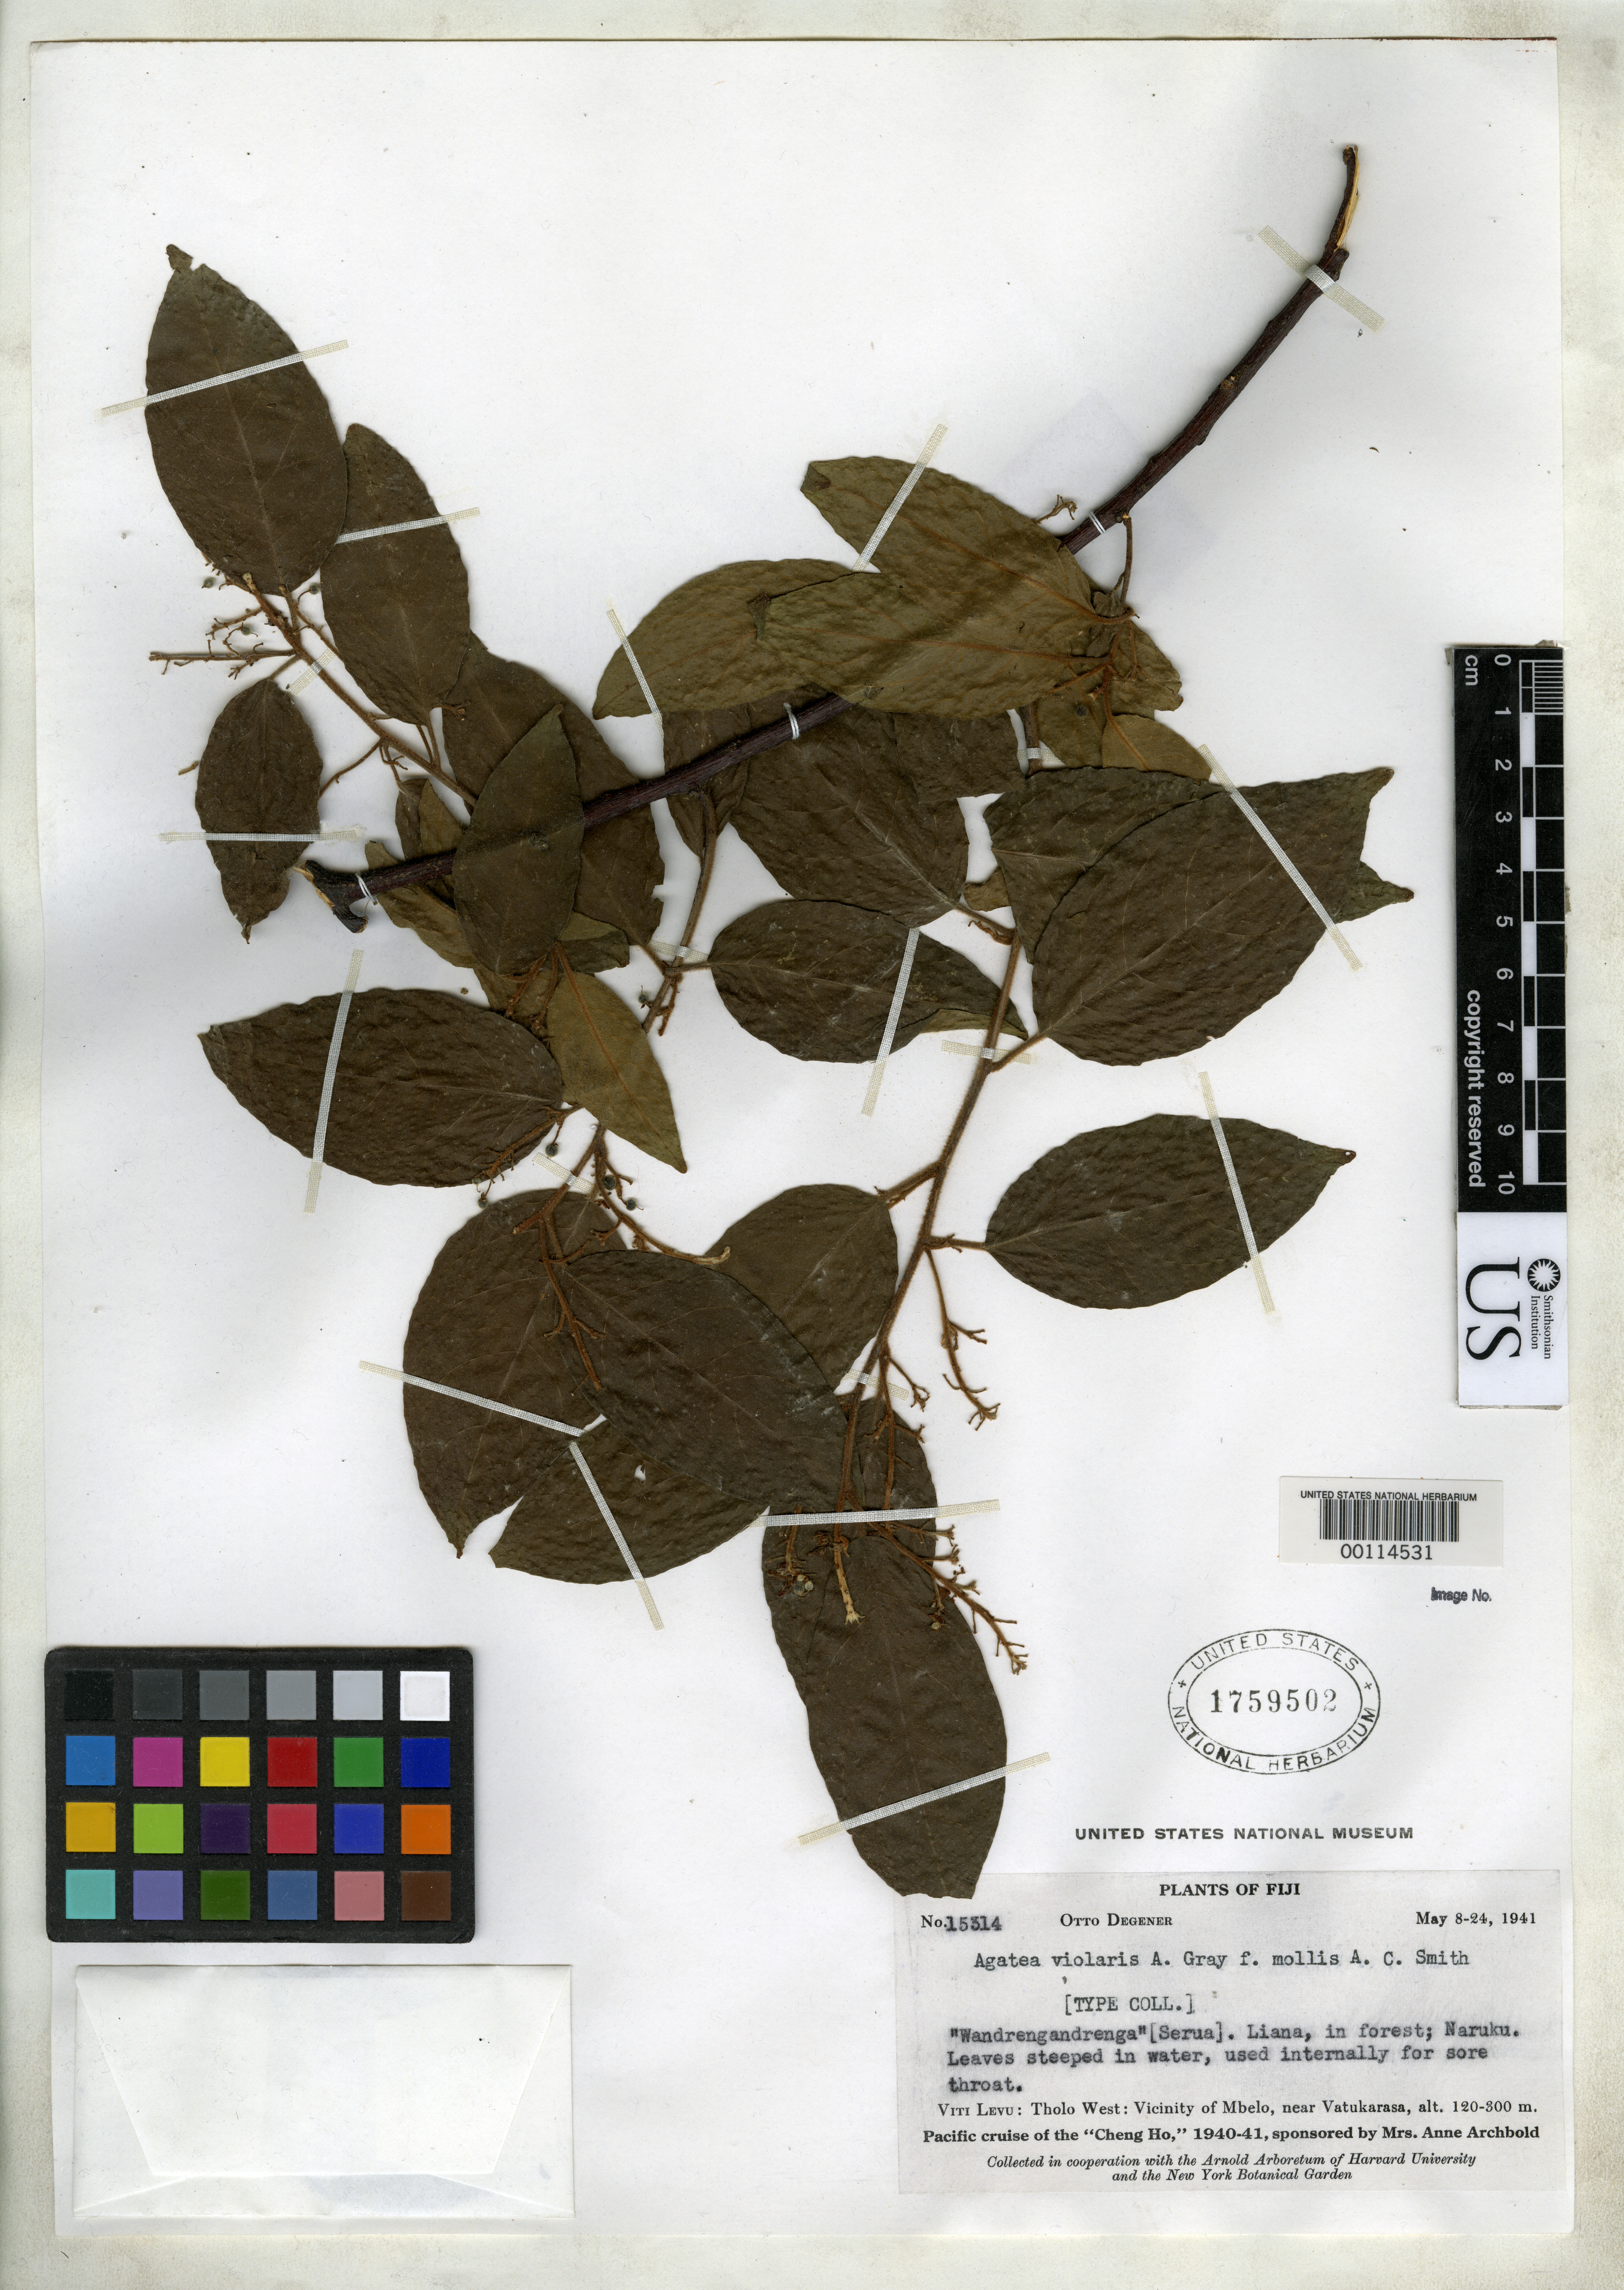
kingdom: Plantae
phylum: Tracheophyta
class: Magnoliopsida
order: Malpighiales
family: Violaceae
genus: Agatea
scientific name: Agatea violaris f. mollis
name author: A.C. Sm.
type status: Isotype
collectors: O. Degener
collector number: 15314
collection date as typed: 08 May 1941 to 24 May 1941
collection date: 1941-05-08/1941-05-24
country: Fiji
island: Viti Levu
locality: Tholo West, vicinity of Mbelo, near Vatukaras A. [Viti Levu Group]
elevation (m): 120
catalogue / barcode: US 1759502